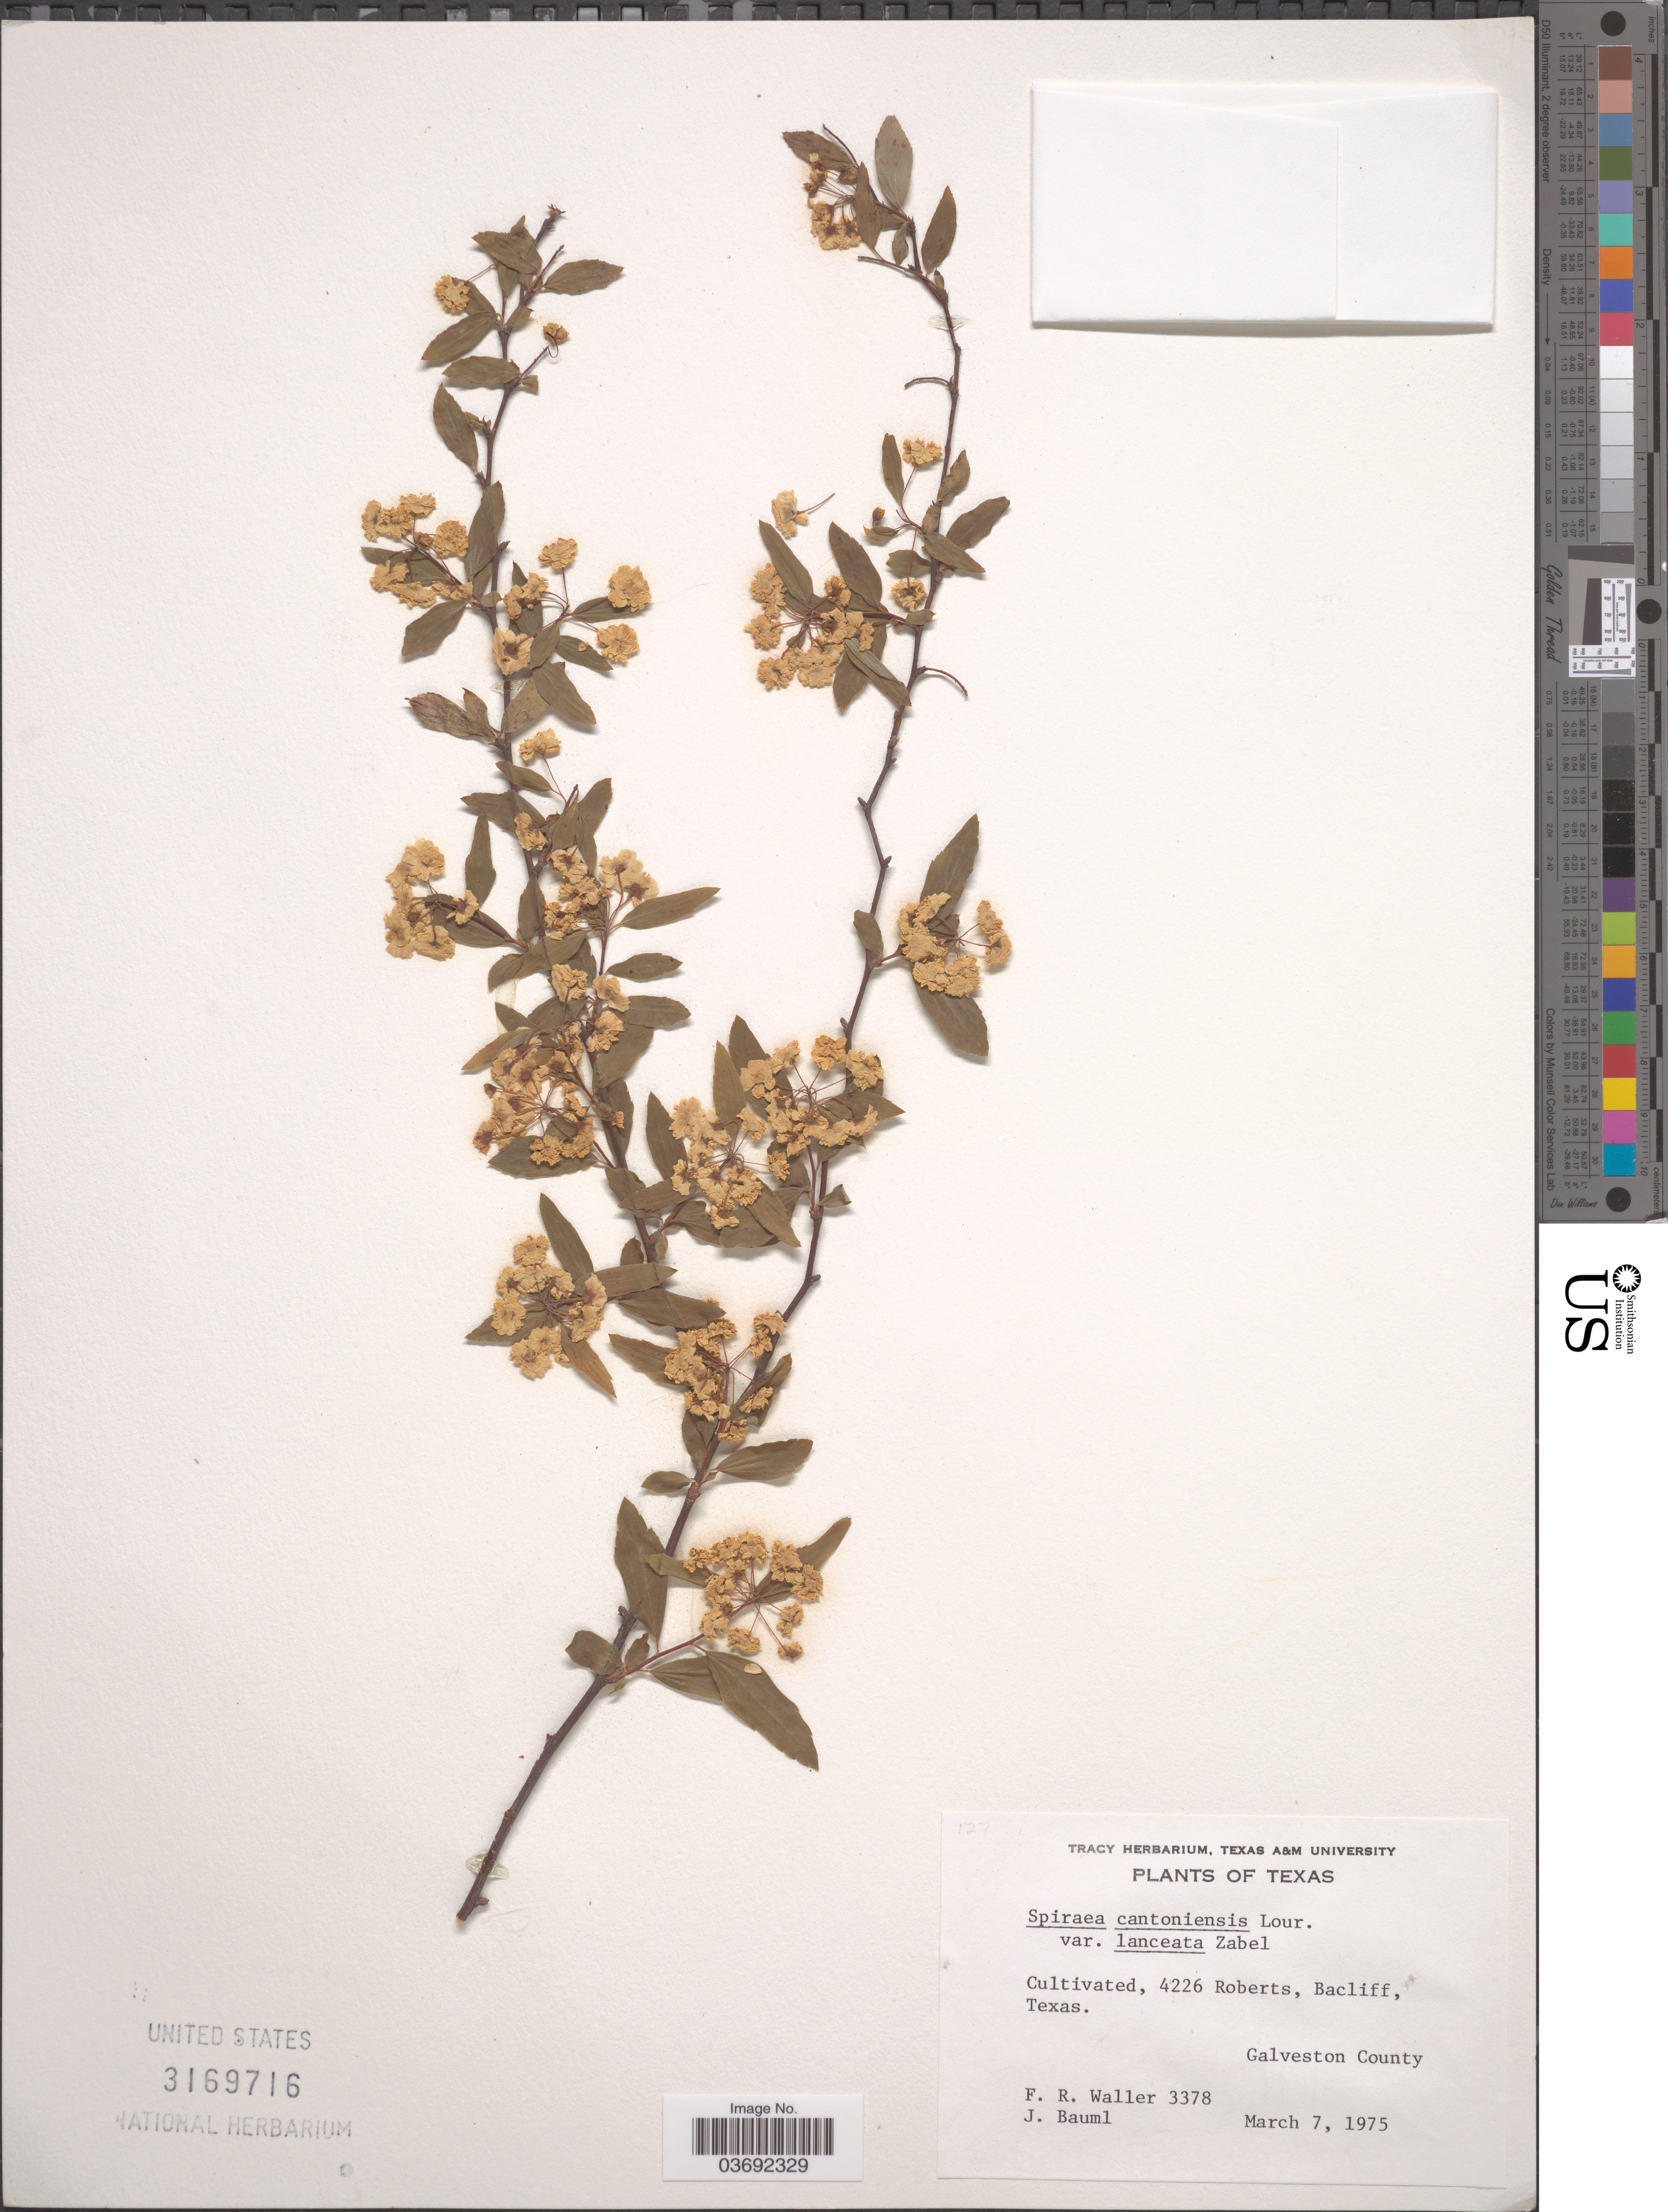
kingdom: Plantae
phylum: Tracheophyta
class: Magnoliopsida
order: Rosales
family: Rosaceae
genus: Spiraea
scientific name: Spiraea cantoniensis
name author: Lour.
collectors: F. R. Waller & J. Bauml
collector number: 3378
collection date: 1975-03-07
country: United States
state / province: Texas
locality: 4226 Roberts, Bacliff. Galveston County.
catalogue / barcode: US 3169716